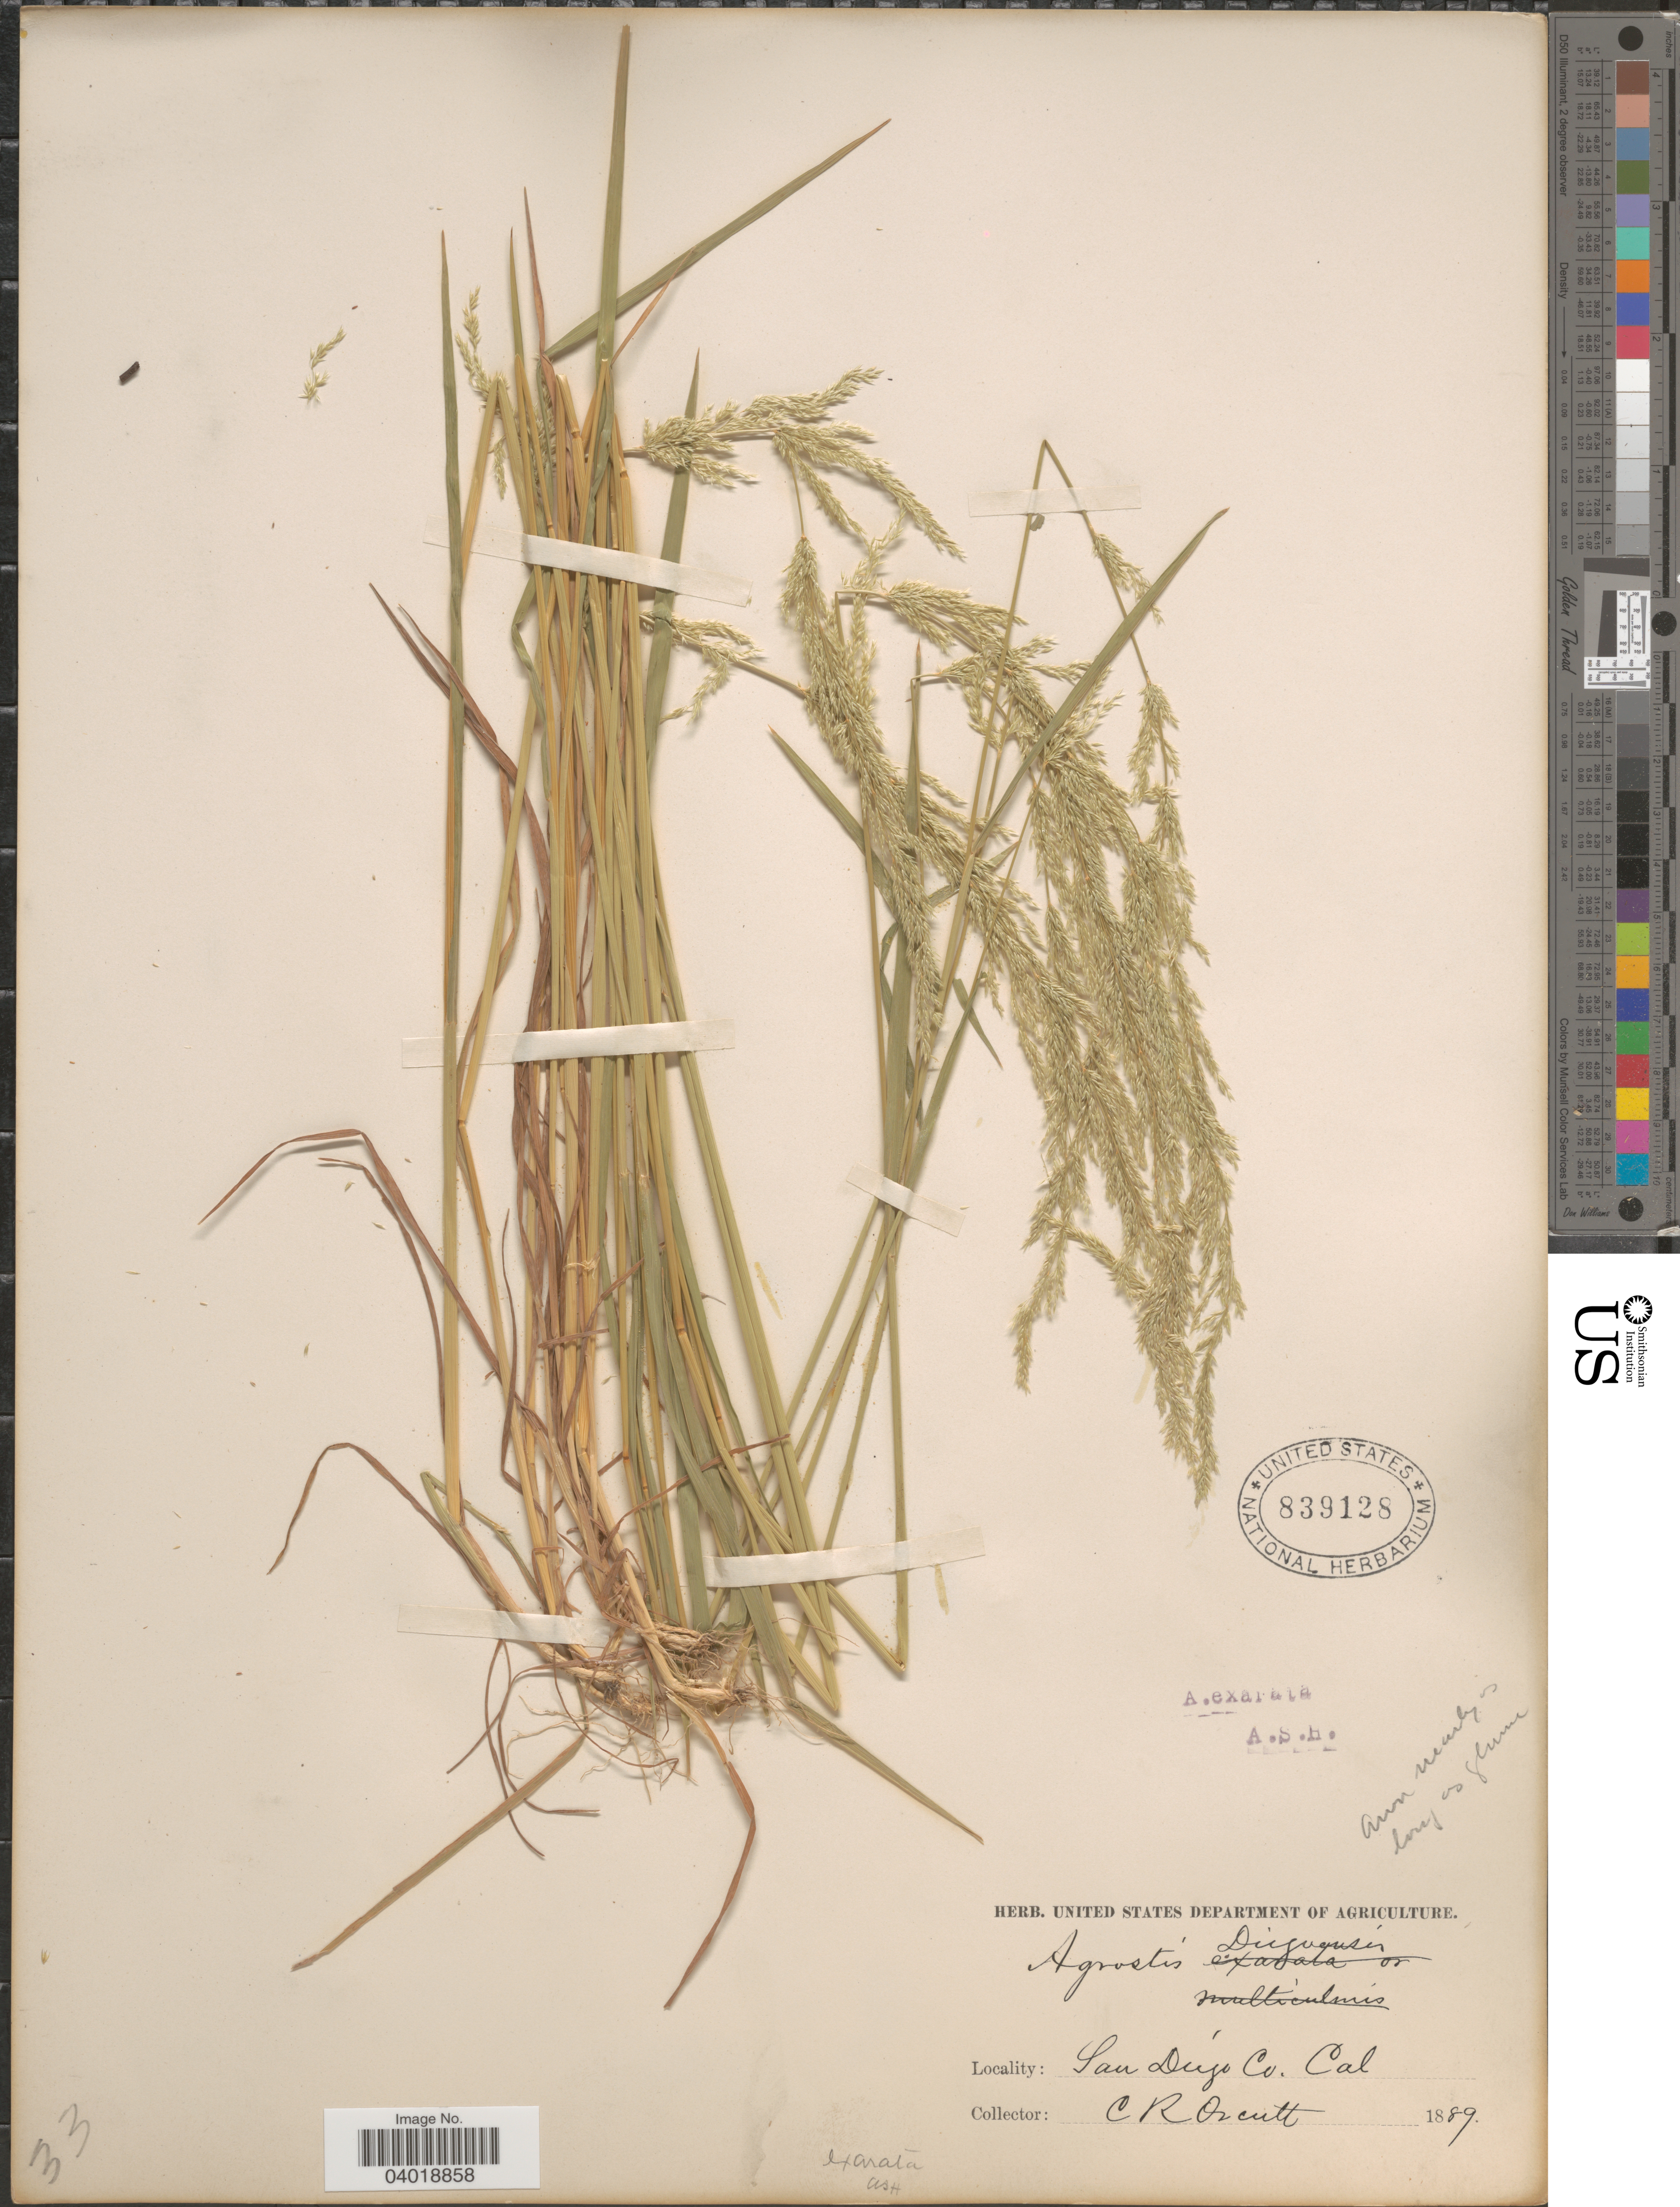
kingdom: Plantae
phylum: Tracheophyta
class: Liliopsida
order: Poales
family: Poaceae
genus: Agrostis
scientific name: Agrostis exarata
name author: Trin.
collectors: C. R. Orcutt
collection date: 1889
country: United States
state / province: California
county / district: San Diego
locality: San Diego Co.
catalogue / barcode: US 839128